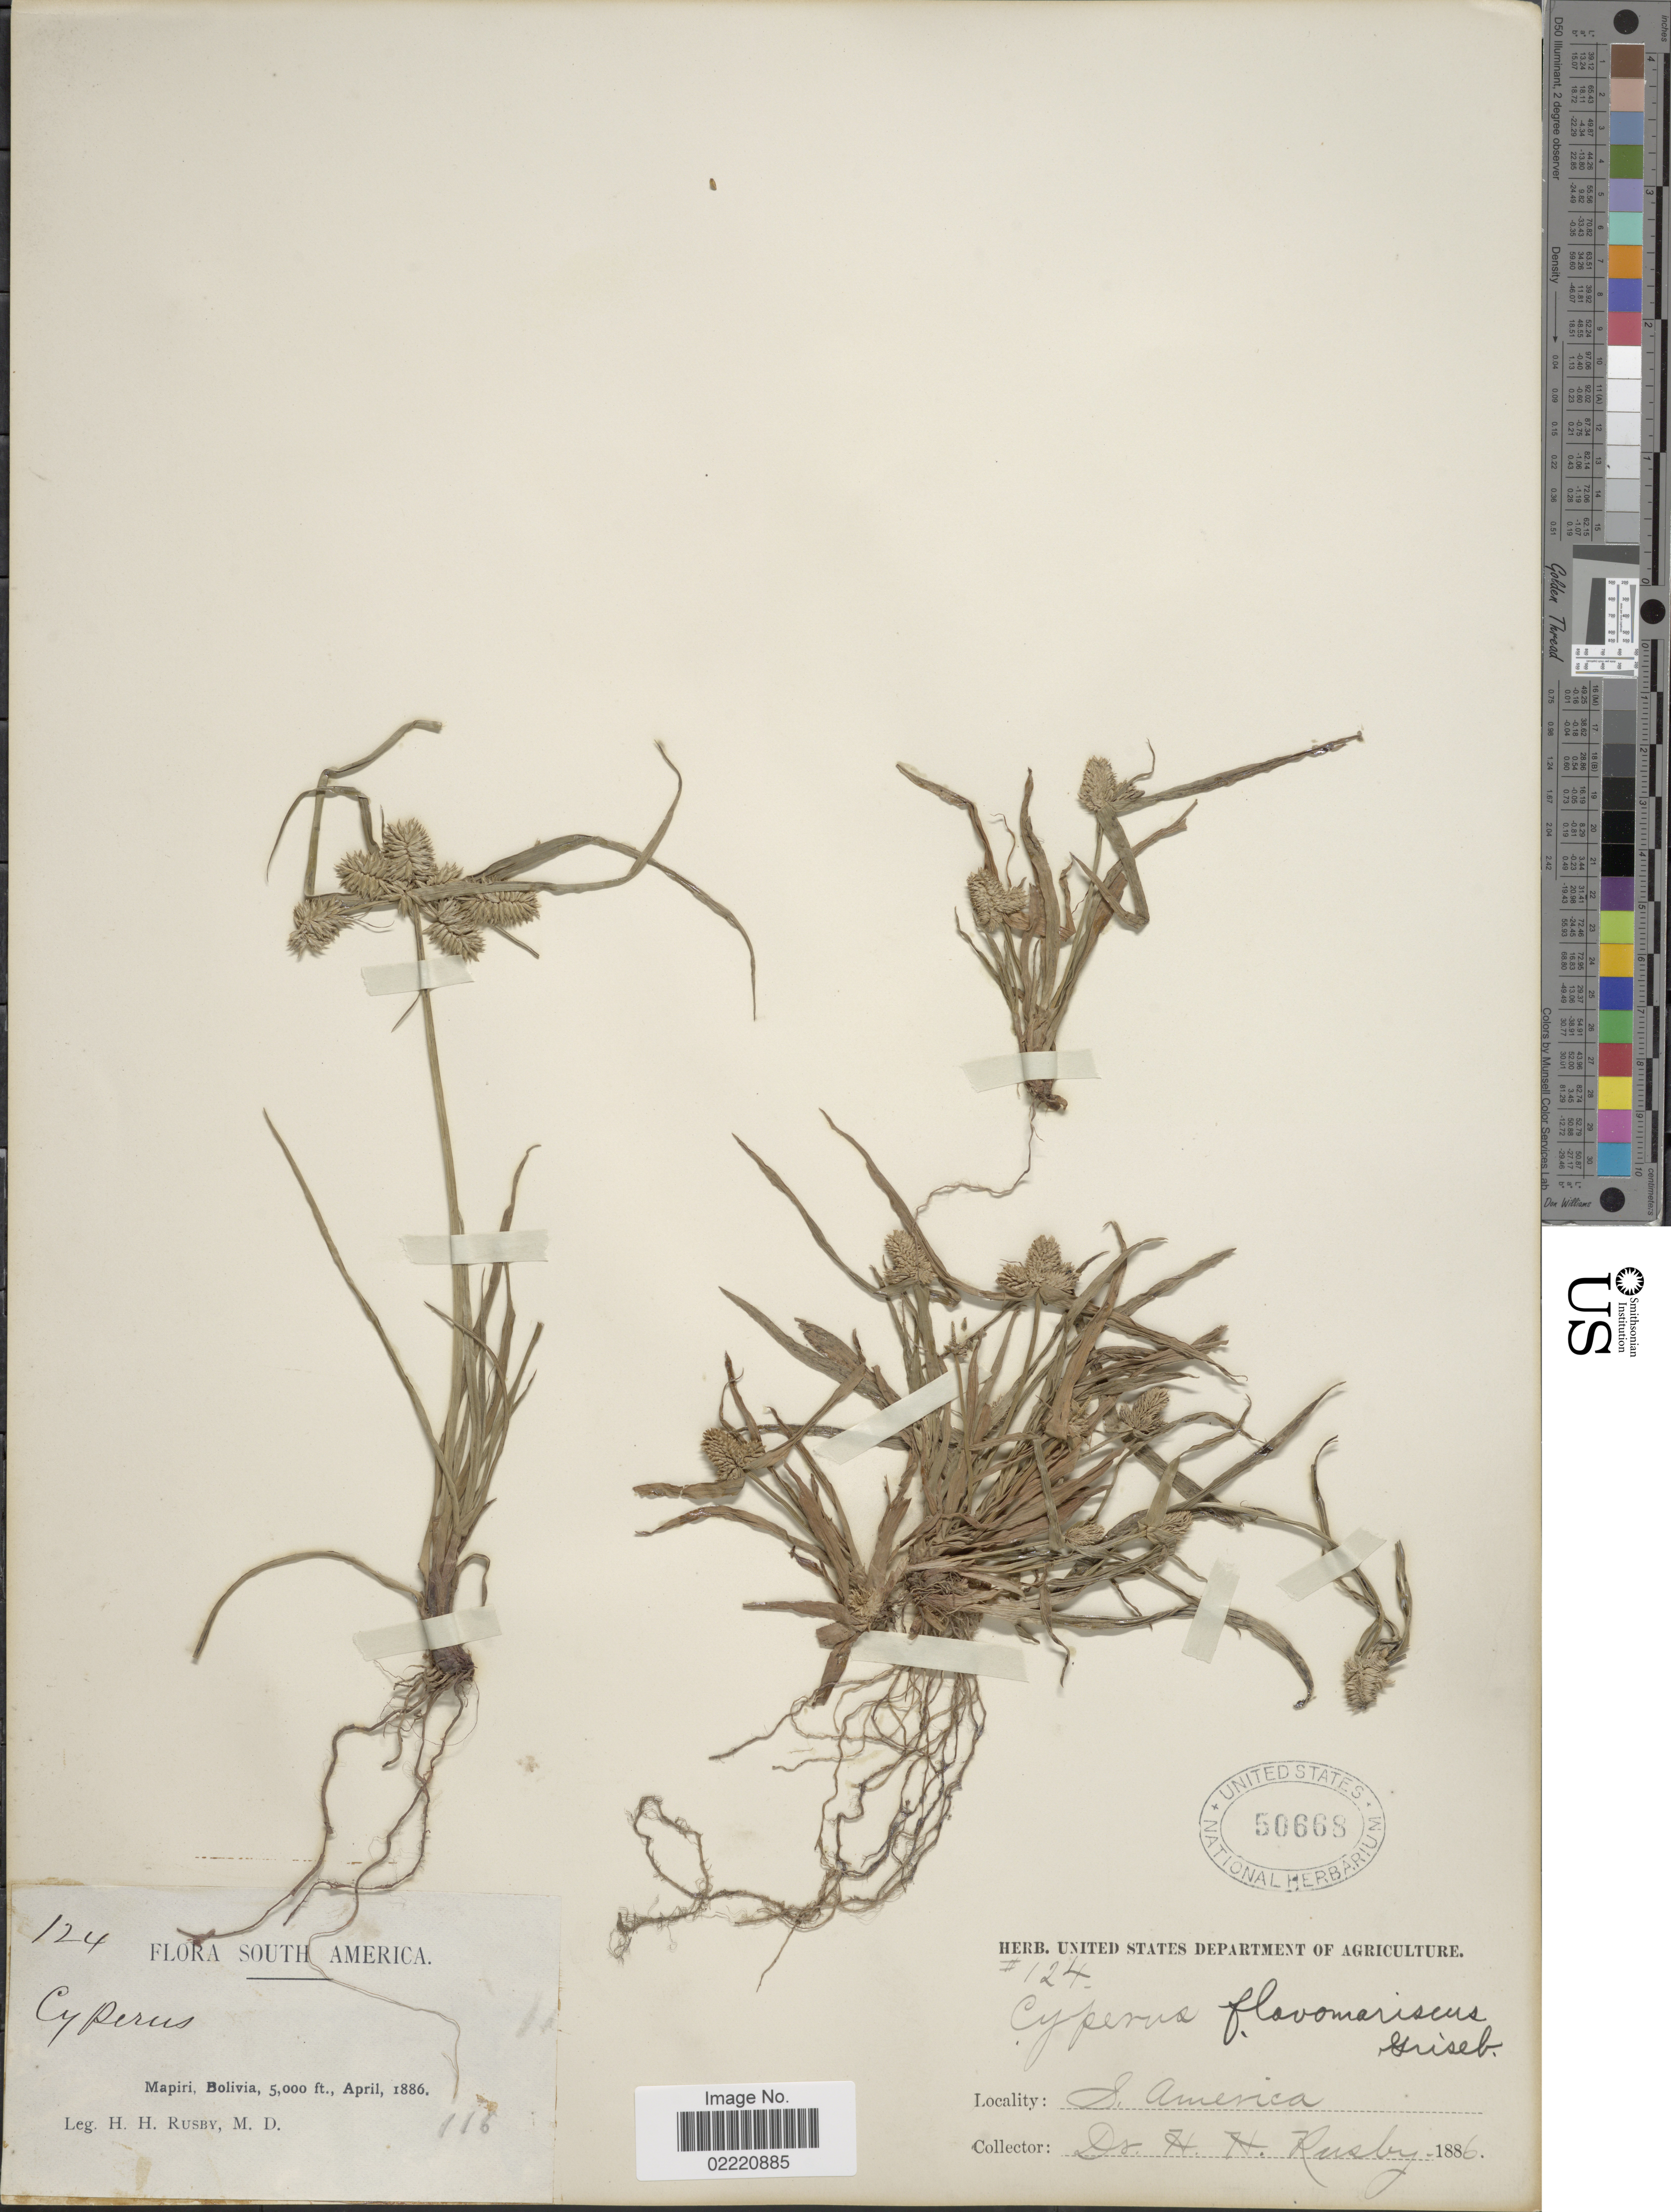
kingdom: Plantae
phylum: Tracheophyta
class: Liliopsida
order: Poales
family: Cyperaceae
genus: Cyperus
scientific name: Cyperus aggregatus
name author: (Willd.) Endl.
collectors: H. H. Rusby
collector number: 124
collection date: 1886-04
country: Bolivia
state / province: La Páz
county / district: Larecaja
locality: Mapiri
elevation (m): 1524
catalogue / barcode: US 50668